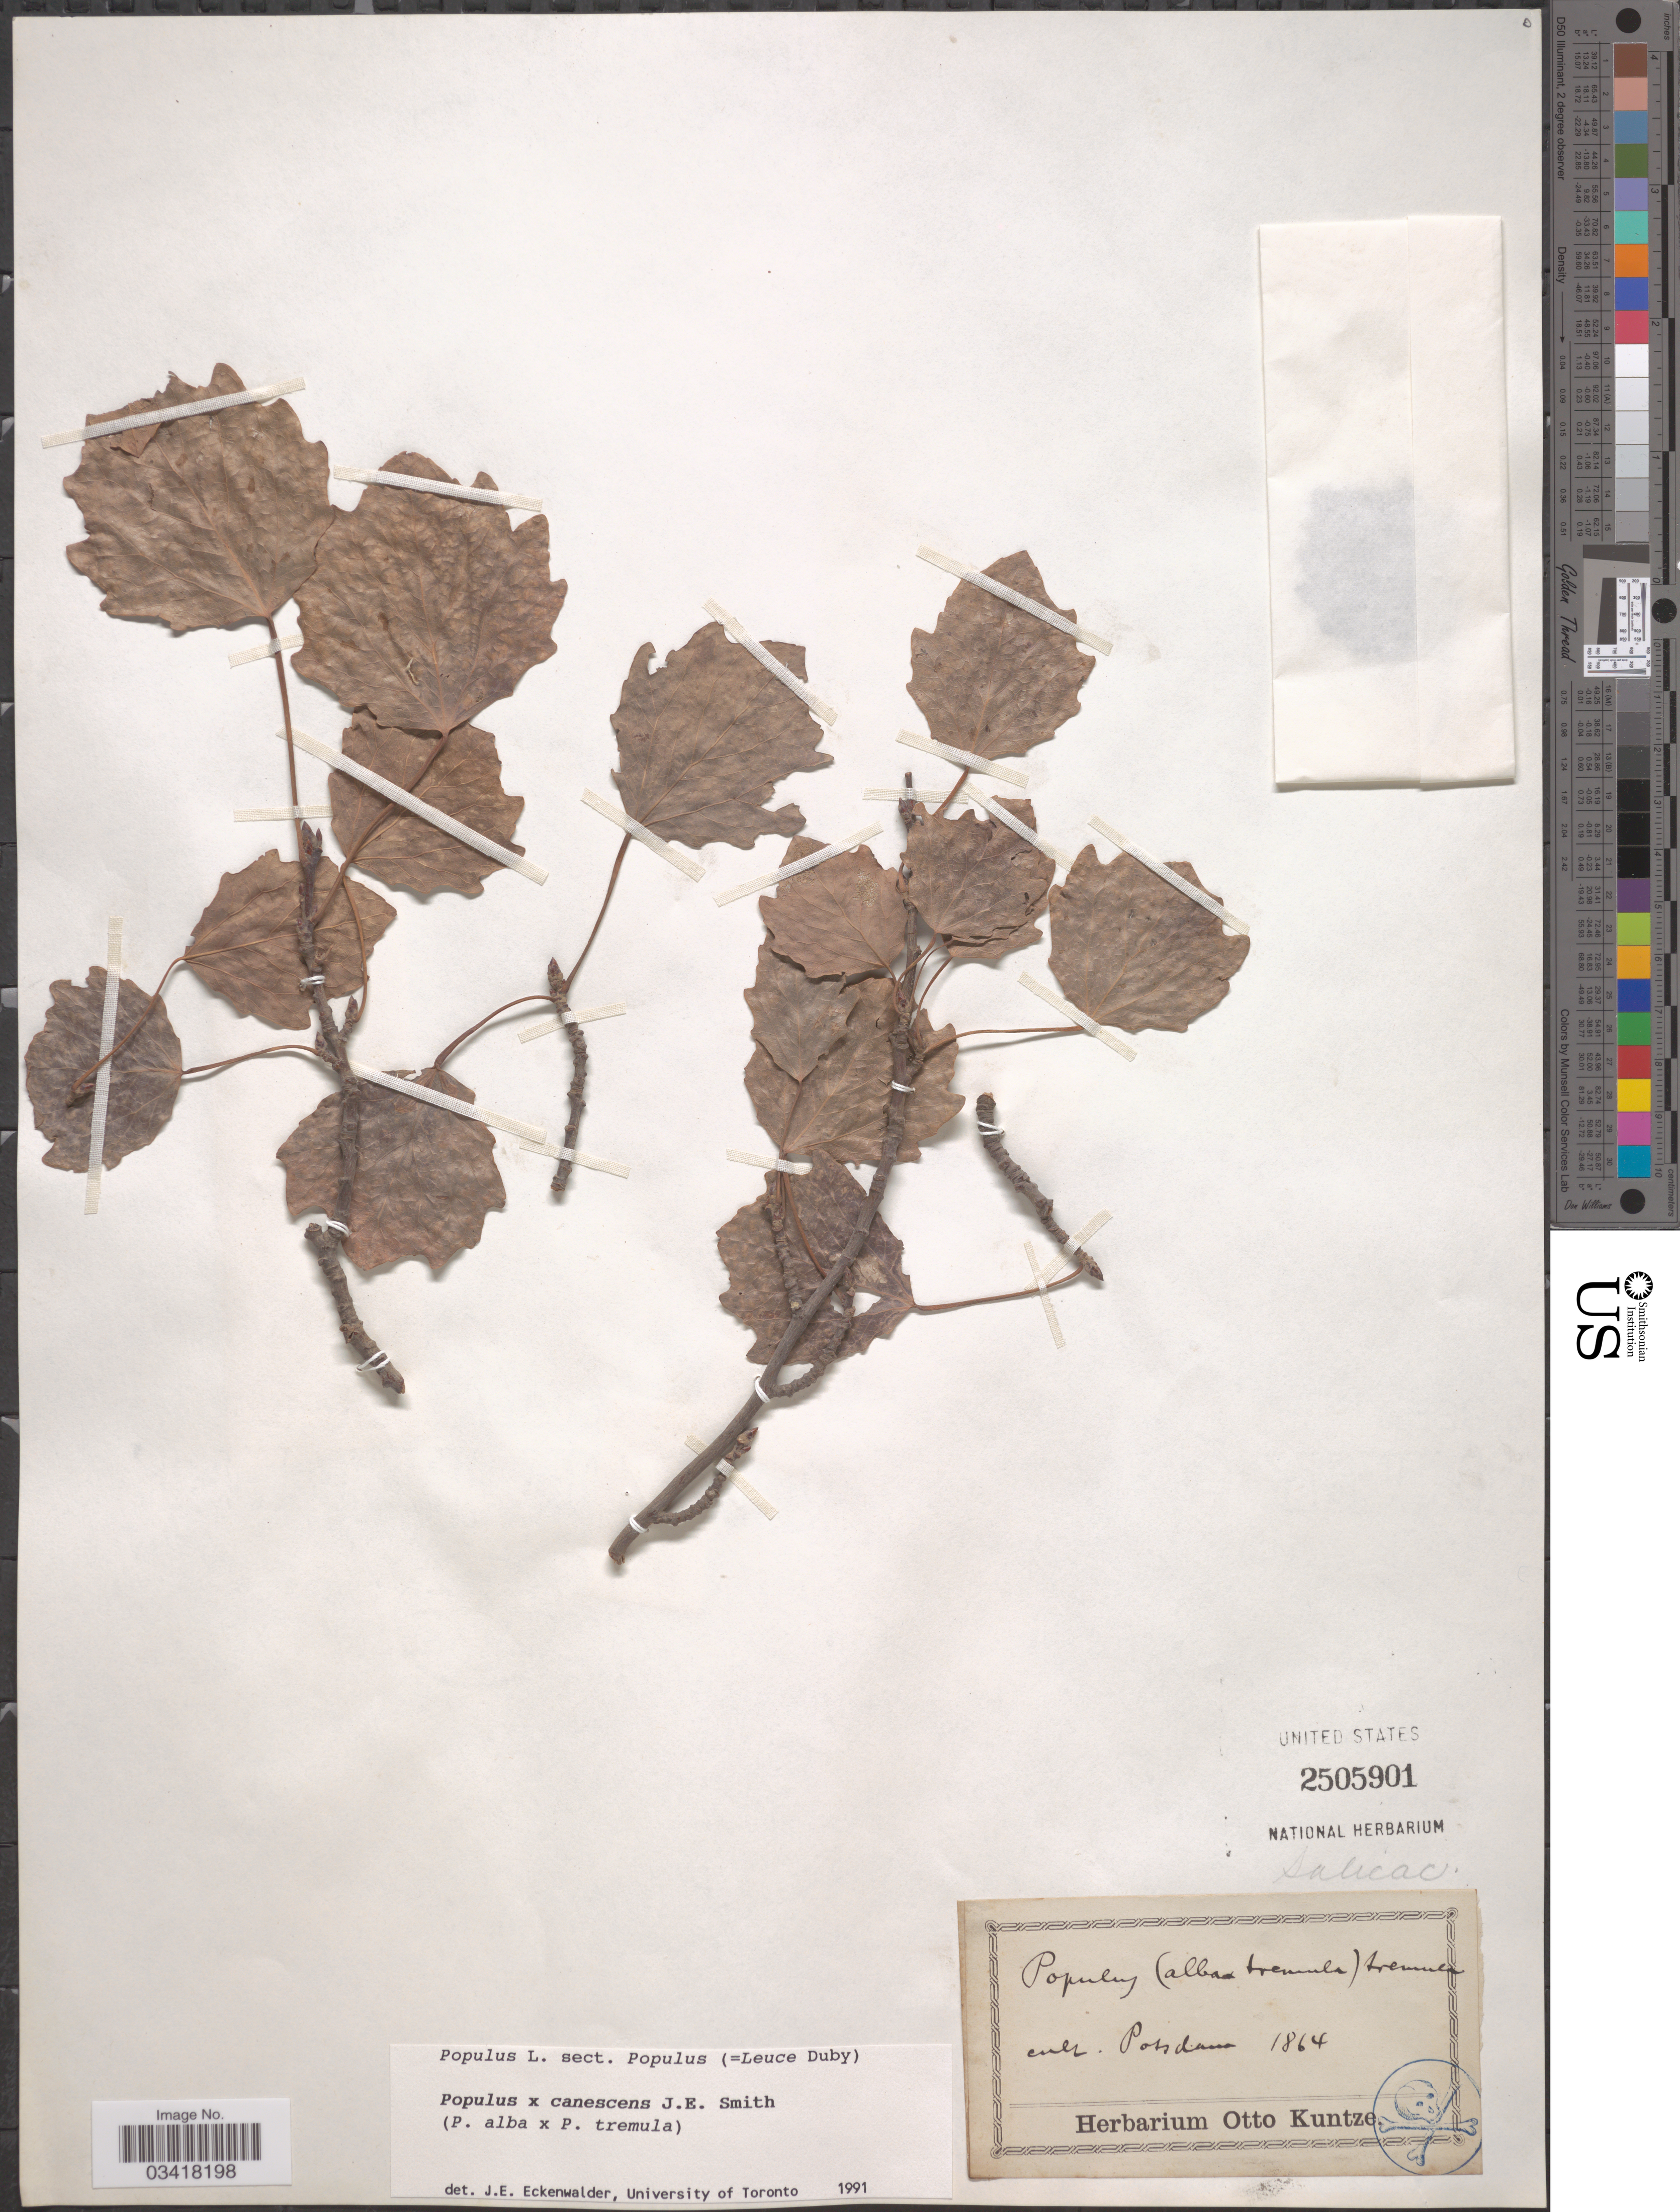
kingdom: Plantae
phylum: Tracheophyta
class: Magnoliopsida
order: Malpighiales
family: Salicaceae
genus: Populus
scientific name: Populus x canescens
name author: (Aiton) Sm.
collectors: ex herb. Otto Kuntze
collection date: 1864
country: Germany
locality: Potsdam.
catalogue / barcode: US 2505901